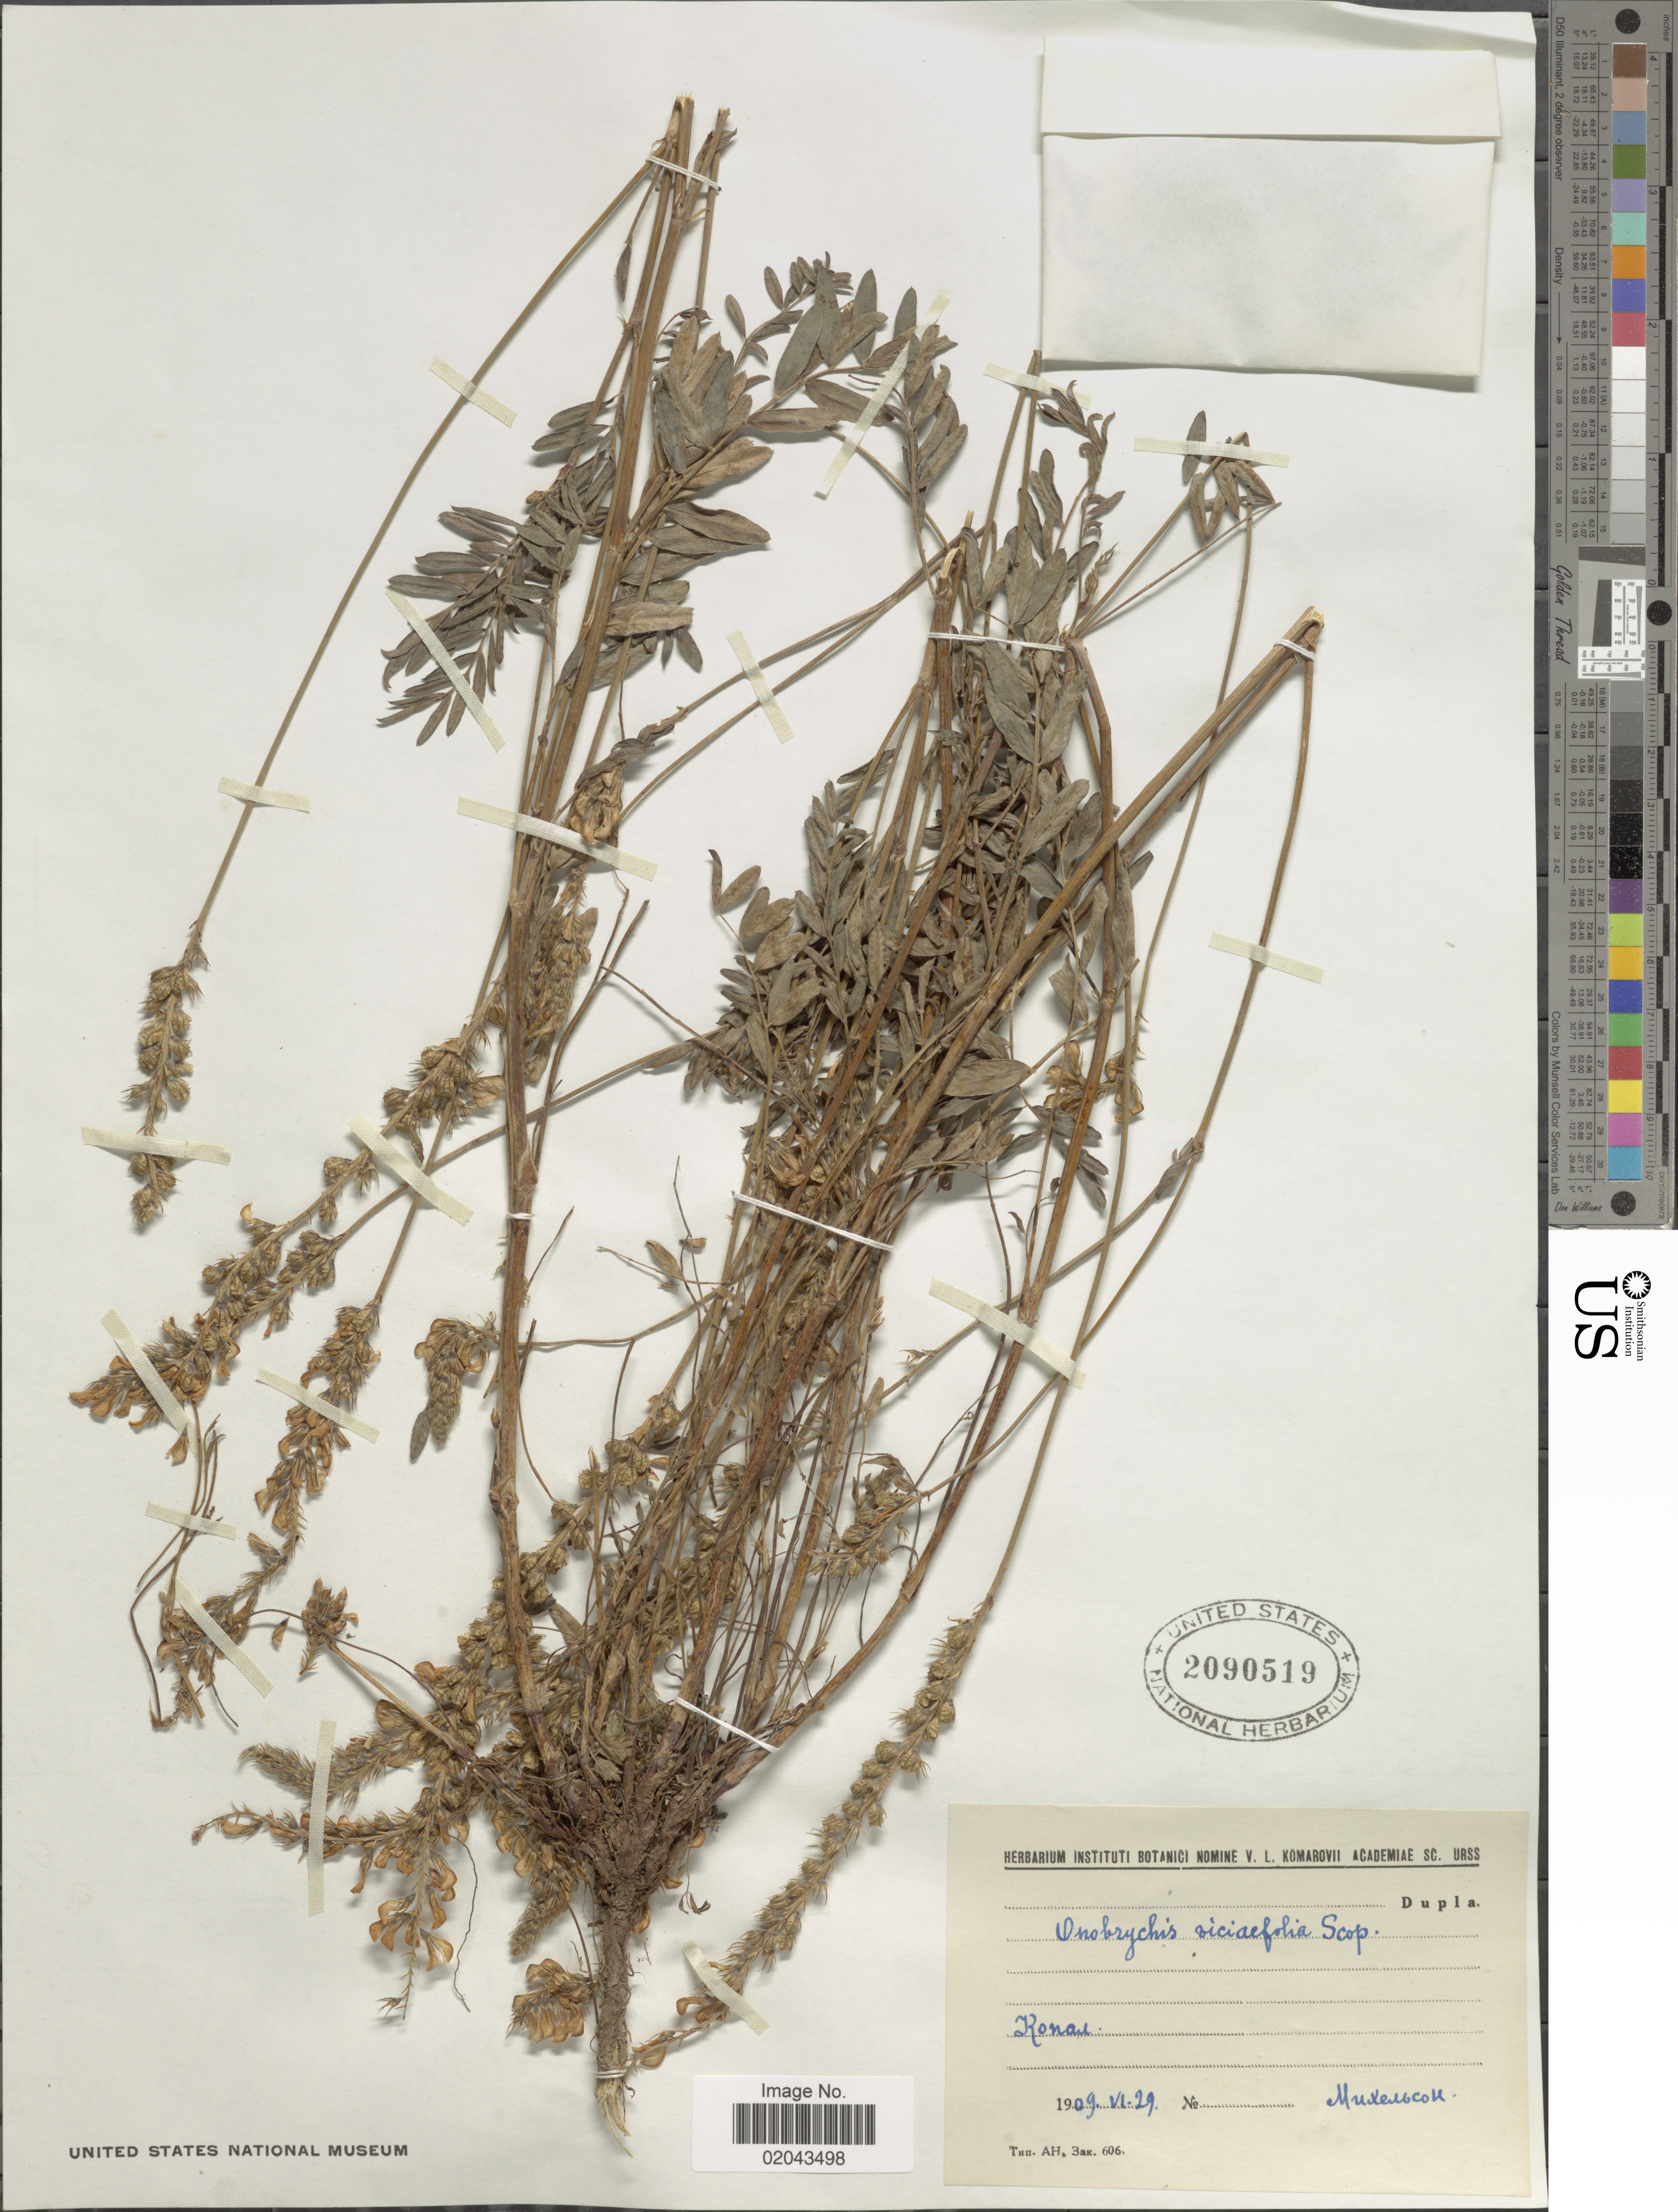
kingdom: Plantae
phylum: Tracheophyta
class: Magnoliopsida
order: Fabales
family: Fabaceae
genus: Onobrychis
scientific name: Onobrychis viciaefolia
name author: Trautv.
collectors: A. Mikhelson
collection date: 1909-06-29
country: Kazakhstan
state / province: Almaty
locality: Kopal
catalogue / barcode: US 2090519